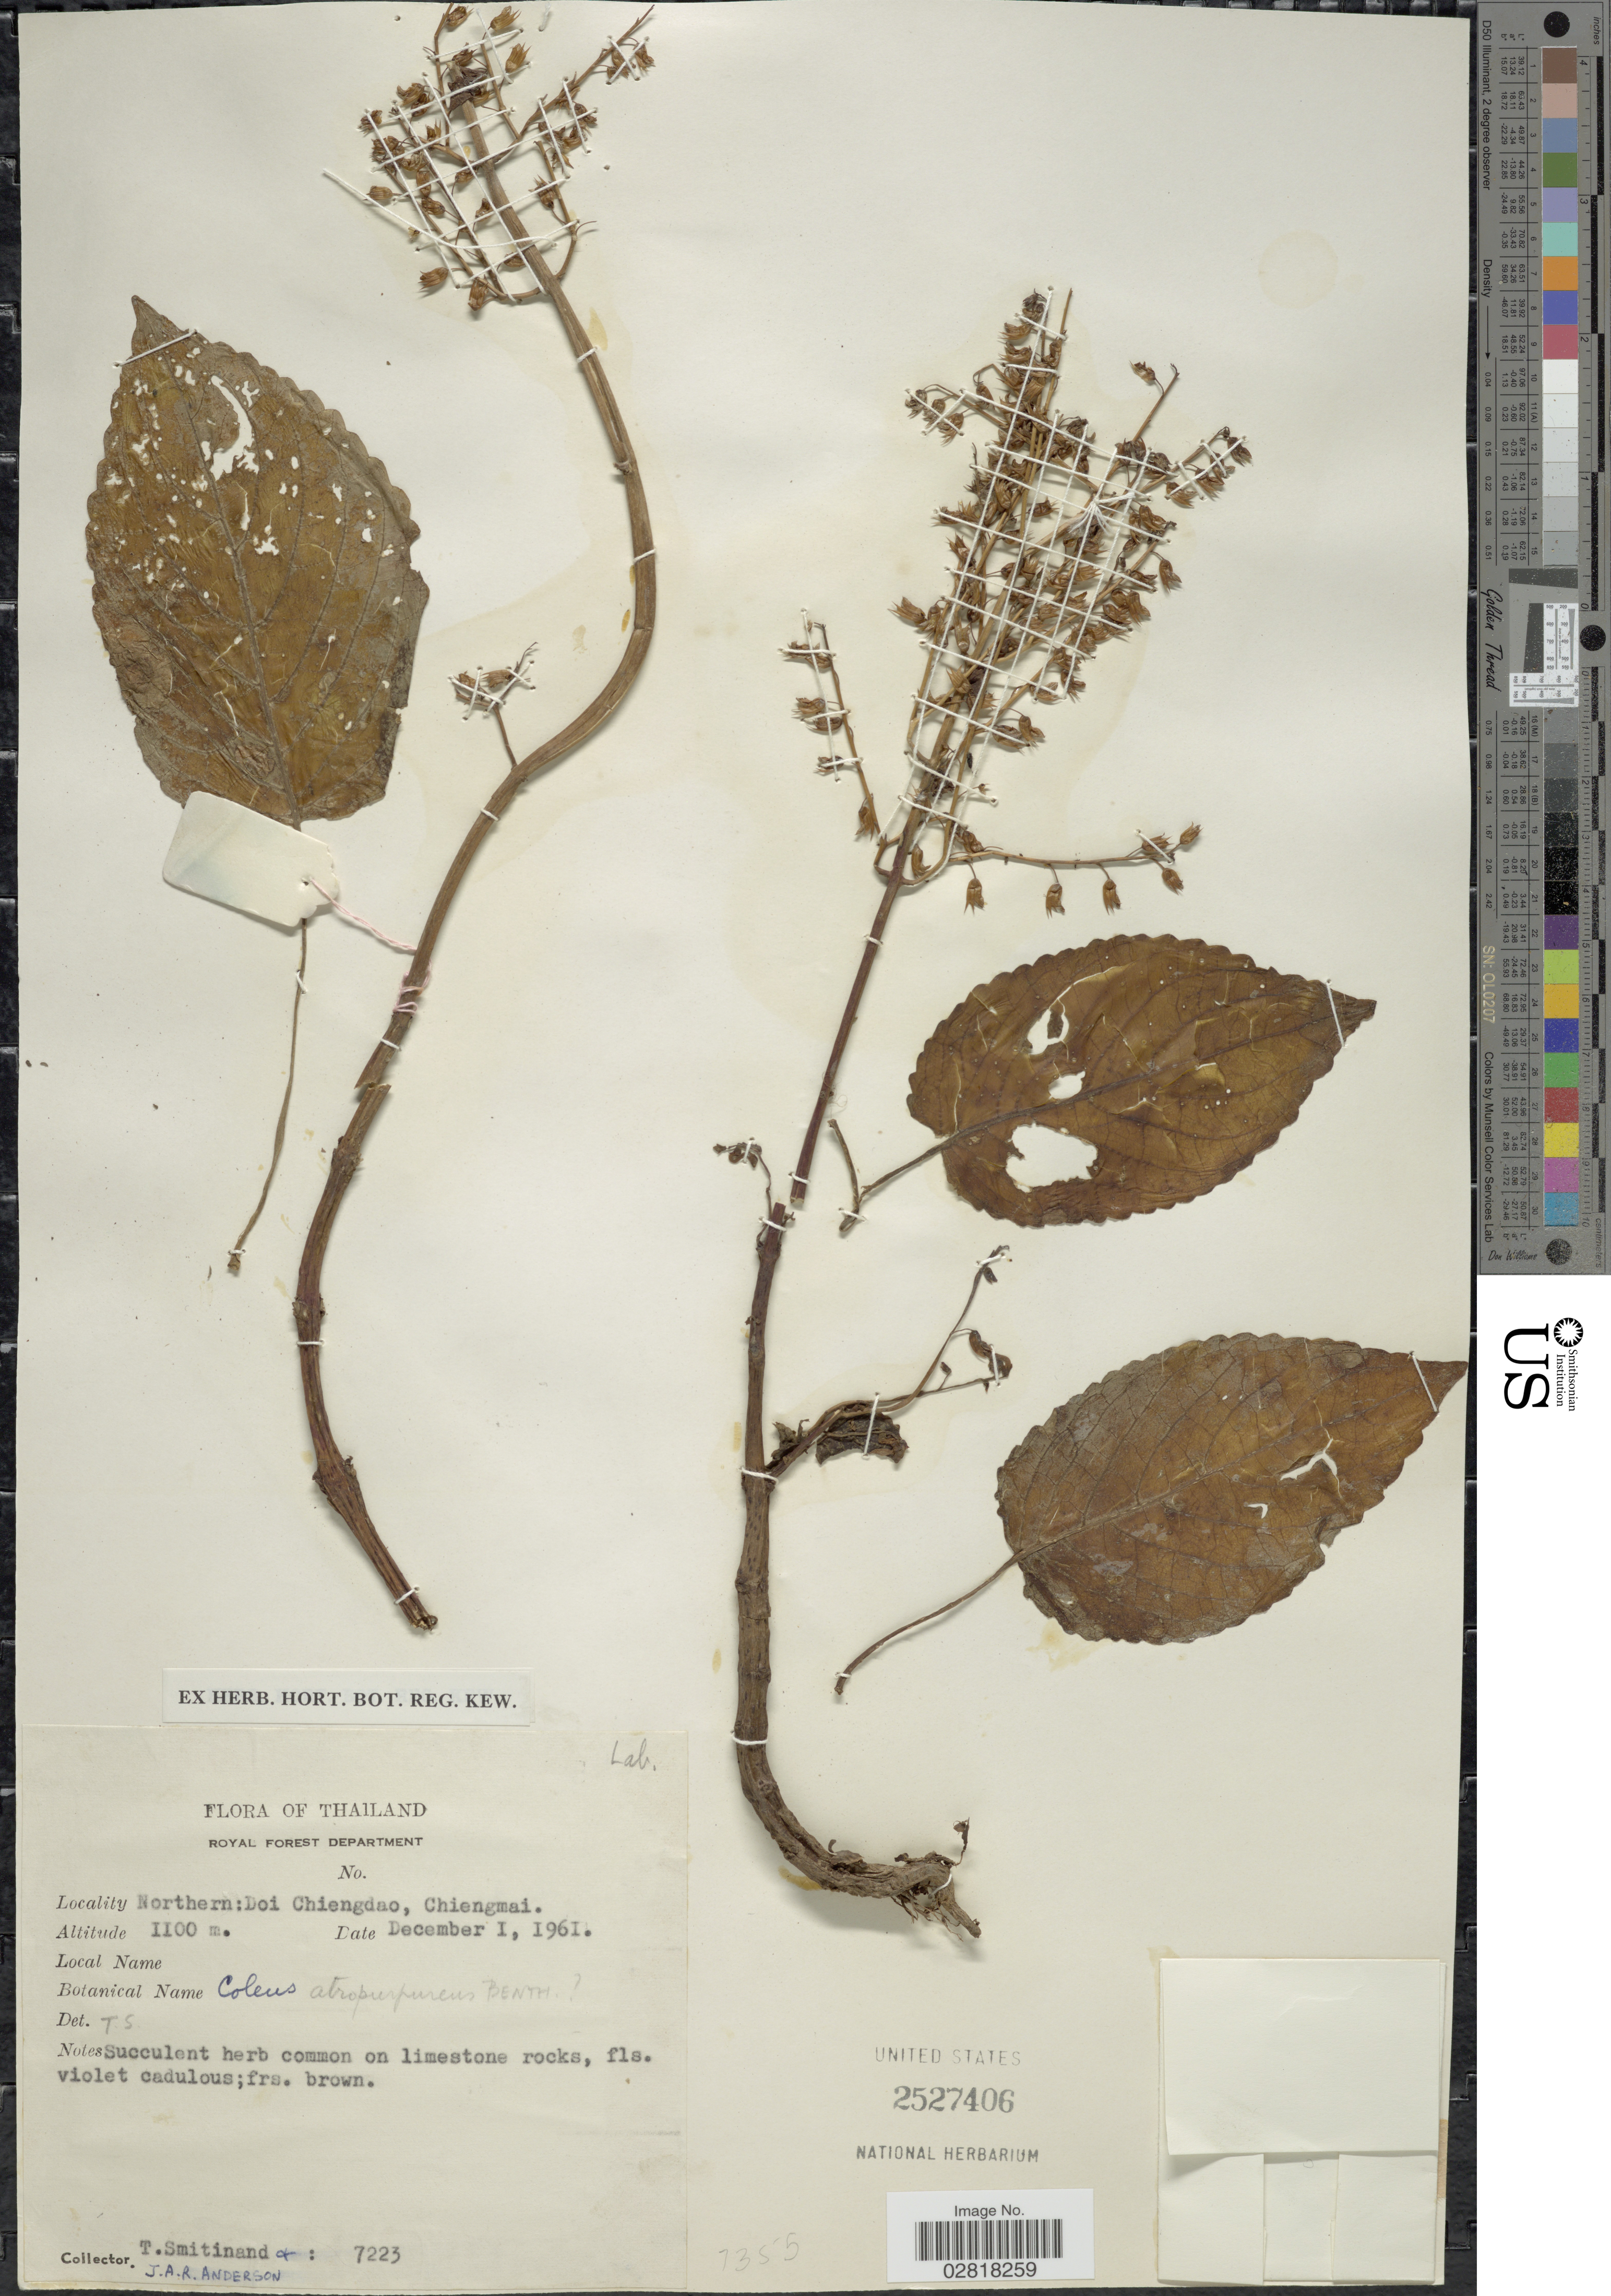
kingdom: Plantae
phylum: Tracheophyta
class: Magnoliopsida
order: Lamiales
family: Lamiaceae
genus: Plectranthus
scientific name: Plectranthus scutellarioides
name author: (L.) R. Br.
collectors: T. Smitinand & J. A. R. Anderson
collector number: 7223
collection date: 1961-12-01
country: Thailand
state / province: Chiang Mai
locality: Northern: Doi Chiengdao, Chiengmai.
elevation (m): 1100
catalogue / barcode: US 2527406